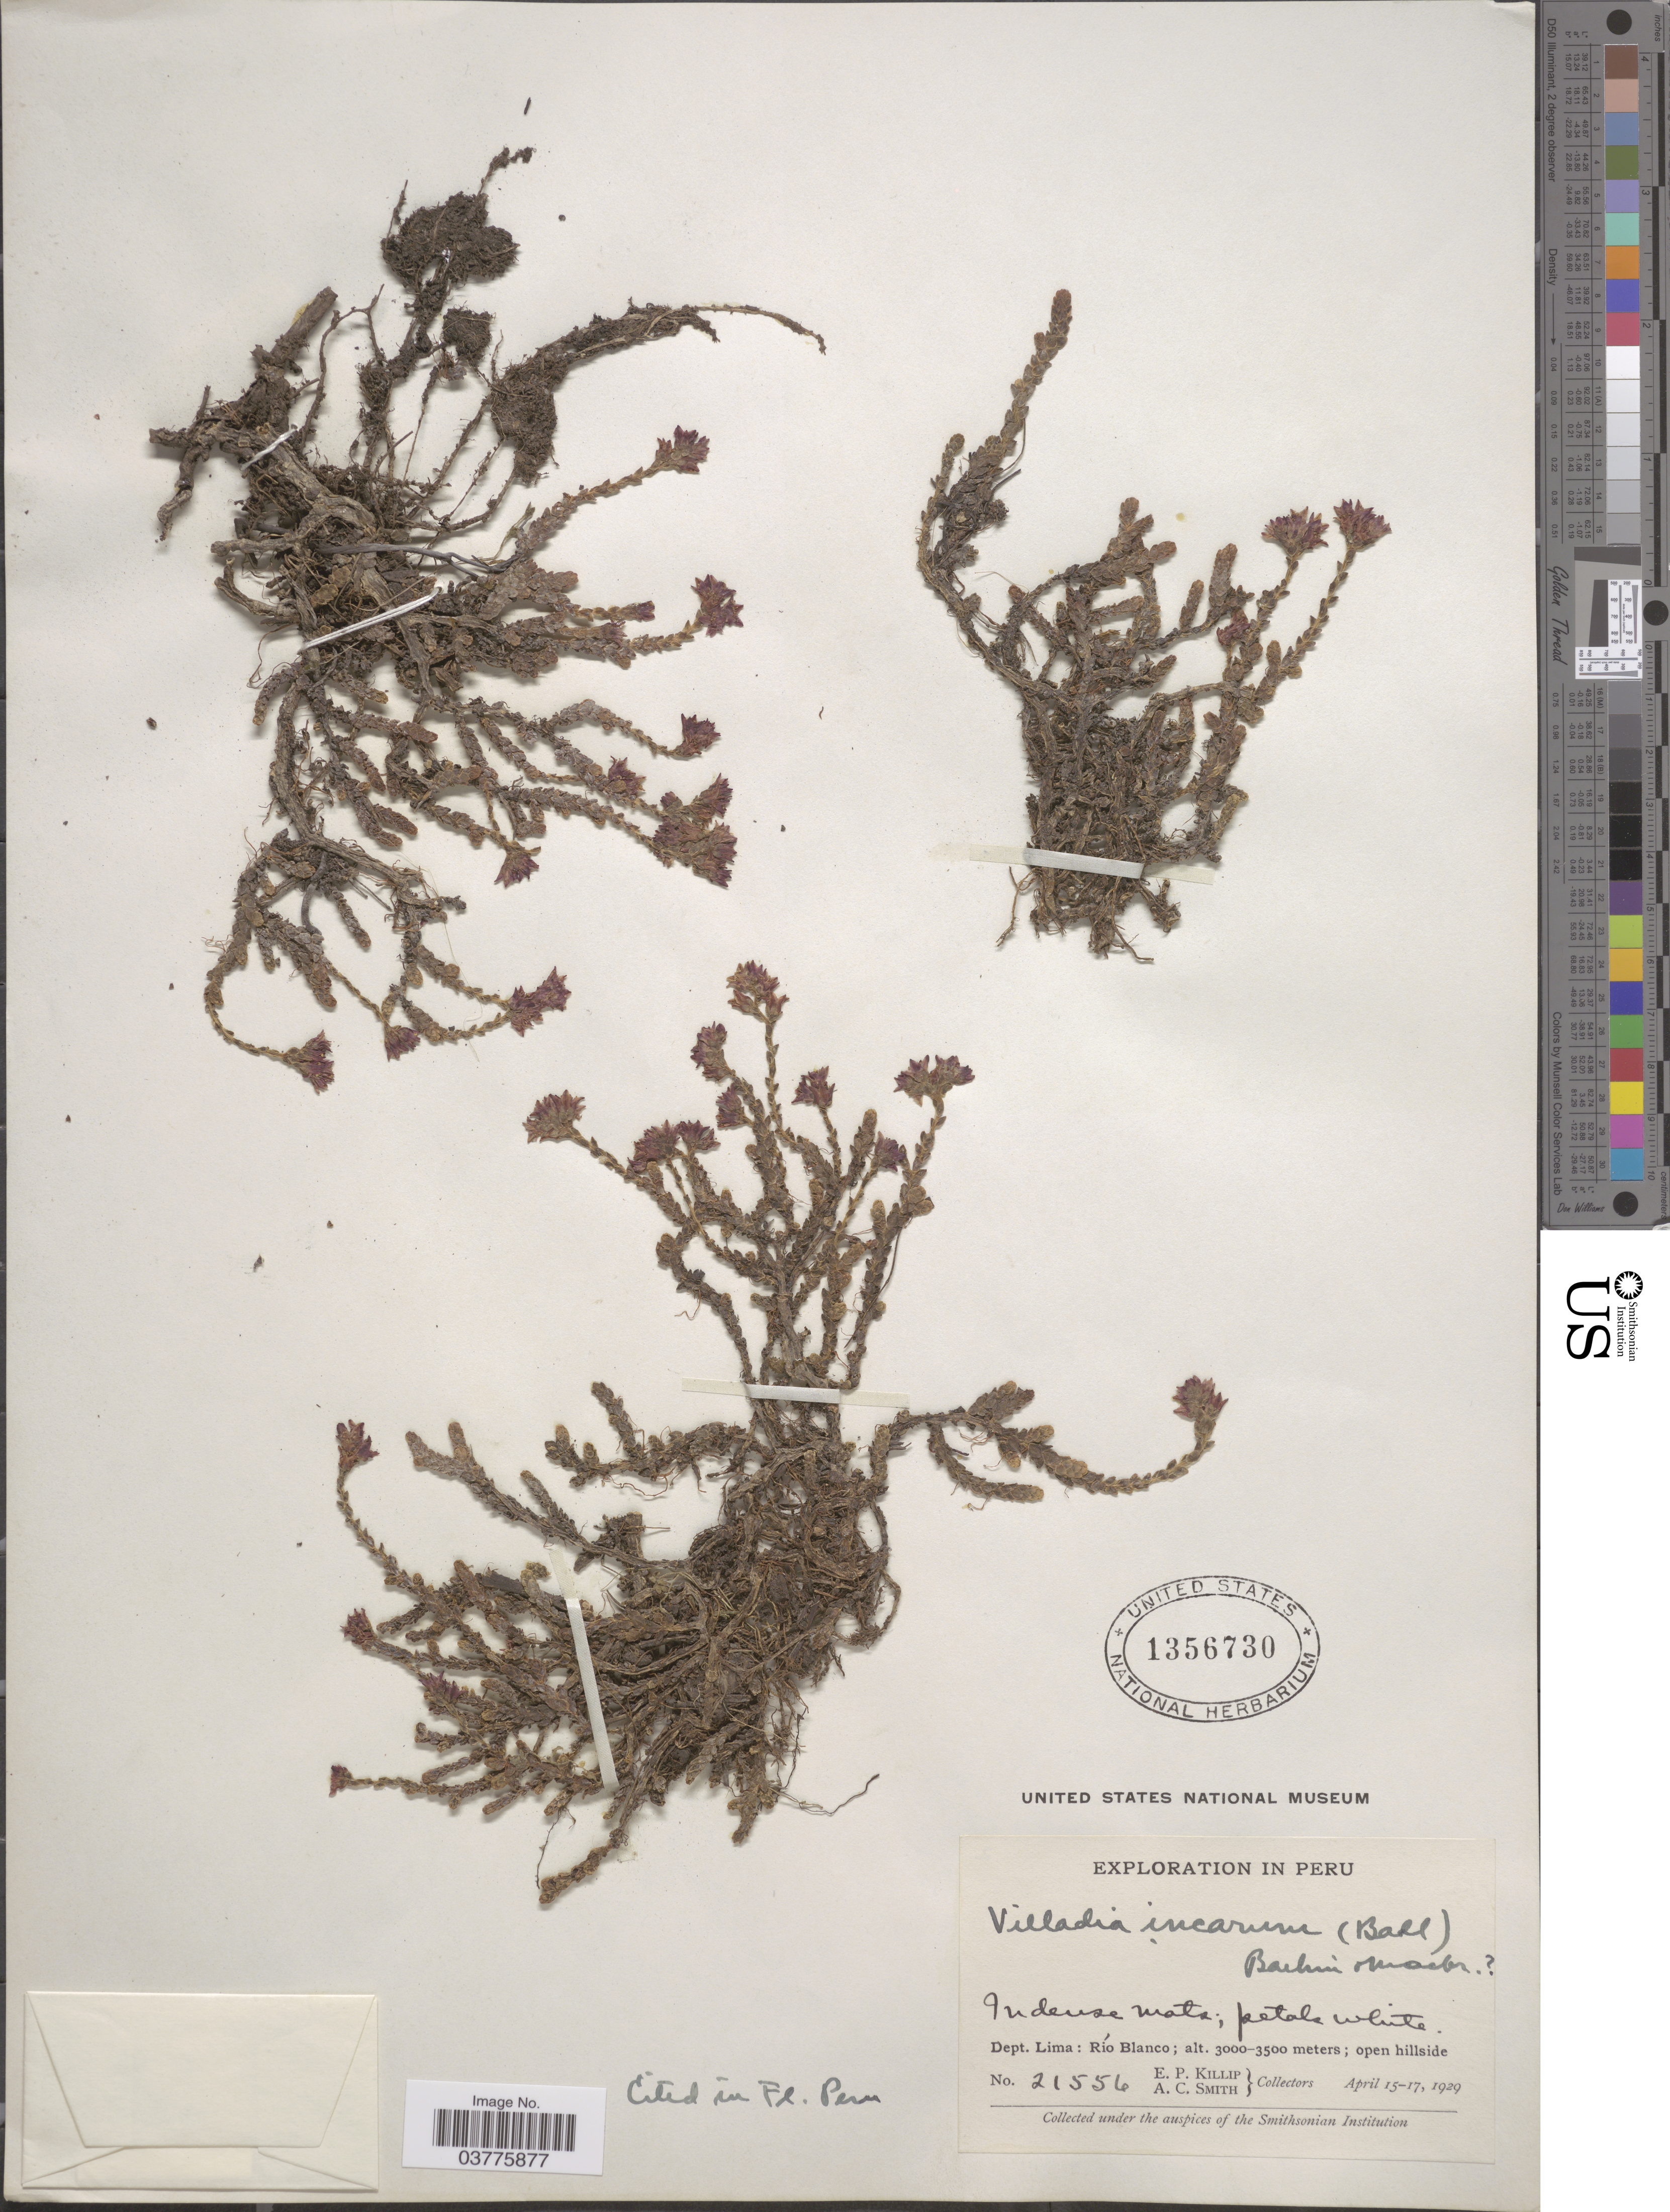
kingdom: Plantae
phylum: Tracheophyta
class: Magnoliopsida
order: Saxifragales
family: Crassulaceae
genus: Sedum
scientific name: Sedum andinum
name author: Ball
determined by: Pino, Guillermo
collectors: E. P. Killip & A. C. Smith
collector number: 21556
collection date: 1929-04-15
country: Peru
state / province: Lima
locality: Dept. Lima: Río Blanco.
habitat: open hillside.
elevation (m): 3000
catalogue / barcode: US 1356730